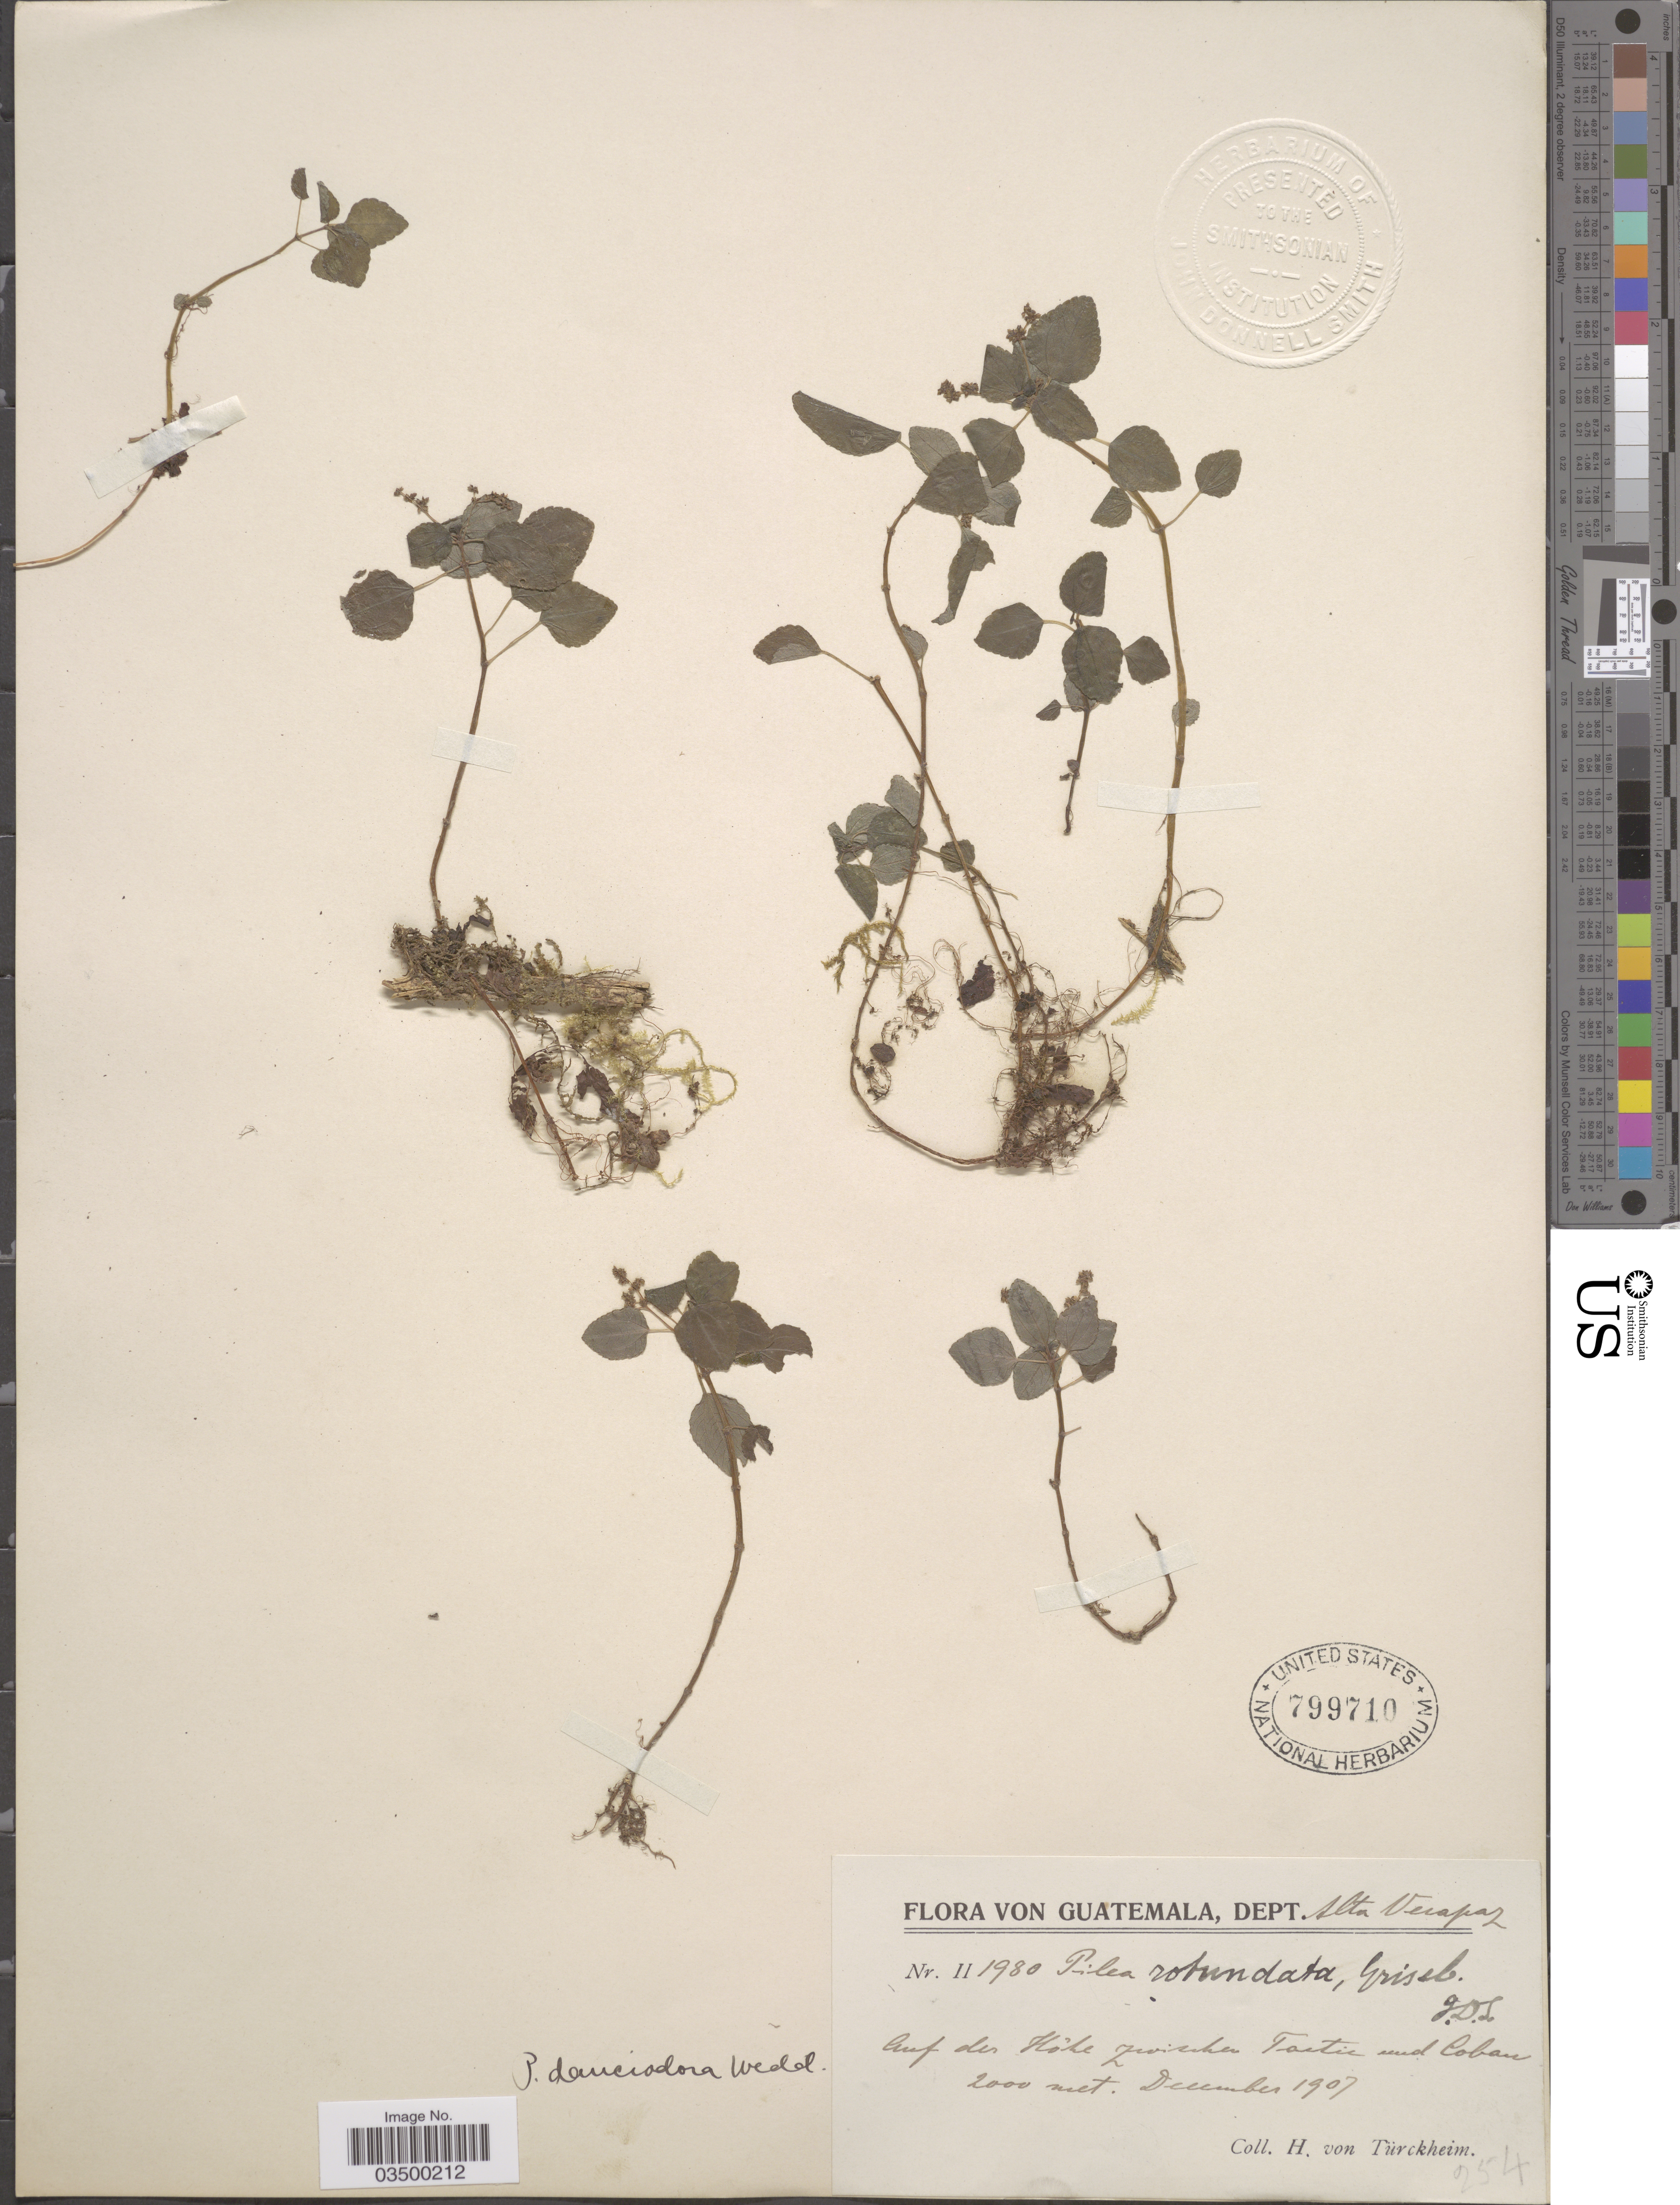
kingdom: Plantae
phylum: Tracheophyta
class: Magnoliopsida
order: Rosales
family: Urticaceae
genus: Pilea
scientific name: Pilea dauciodora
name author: Pav. ex Wedd.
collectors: H. von Türckheim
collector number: II 1980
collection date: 1907-12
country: Guatemala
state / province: Alta Verapaz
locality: Auf der höhe zwischen Tactic und Cobán [on the level/elevation between Tactic and Cobán]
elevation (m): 2000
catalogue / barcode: US 799710